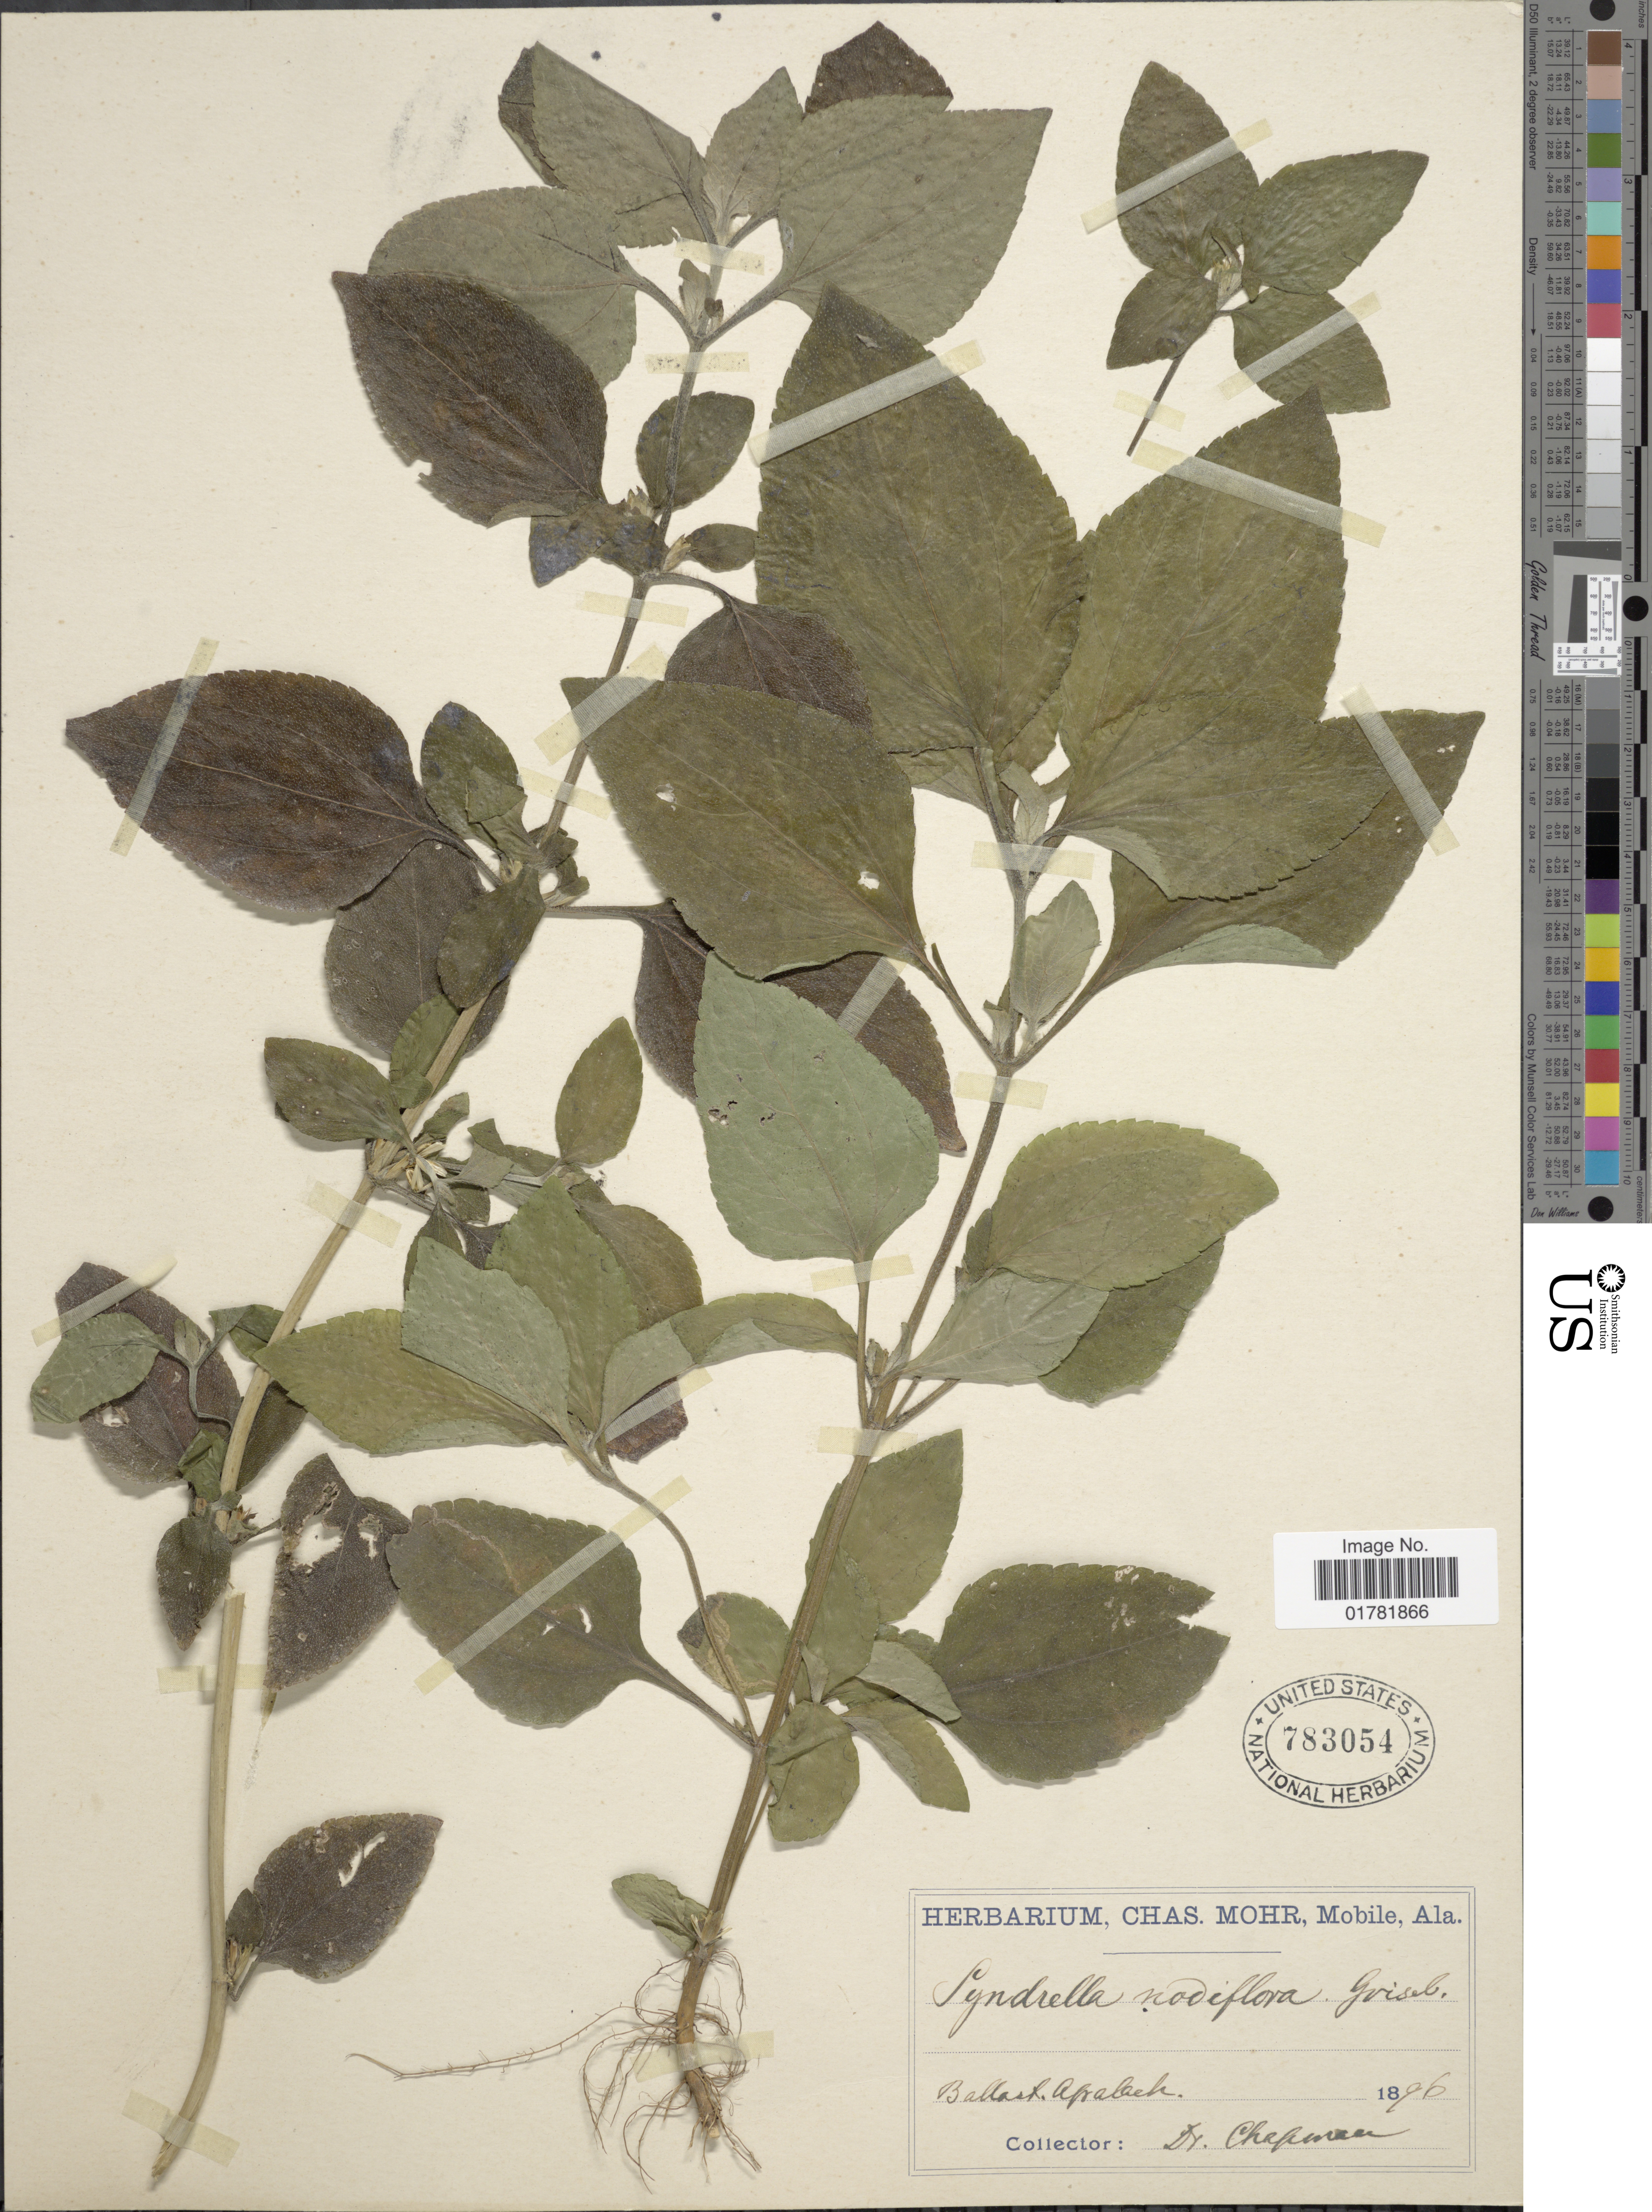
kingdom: Plantae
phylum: Tracheophyta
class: Magnoliopsida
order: Asterales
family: Asteraceae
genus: Synedrella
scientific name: Synedrella nodiflora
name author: (L.) Gaertn.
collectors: A. Chapman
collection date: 1896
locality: Ballas, Afrabach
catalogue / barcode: US 783054